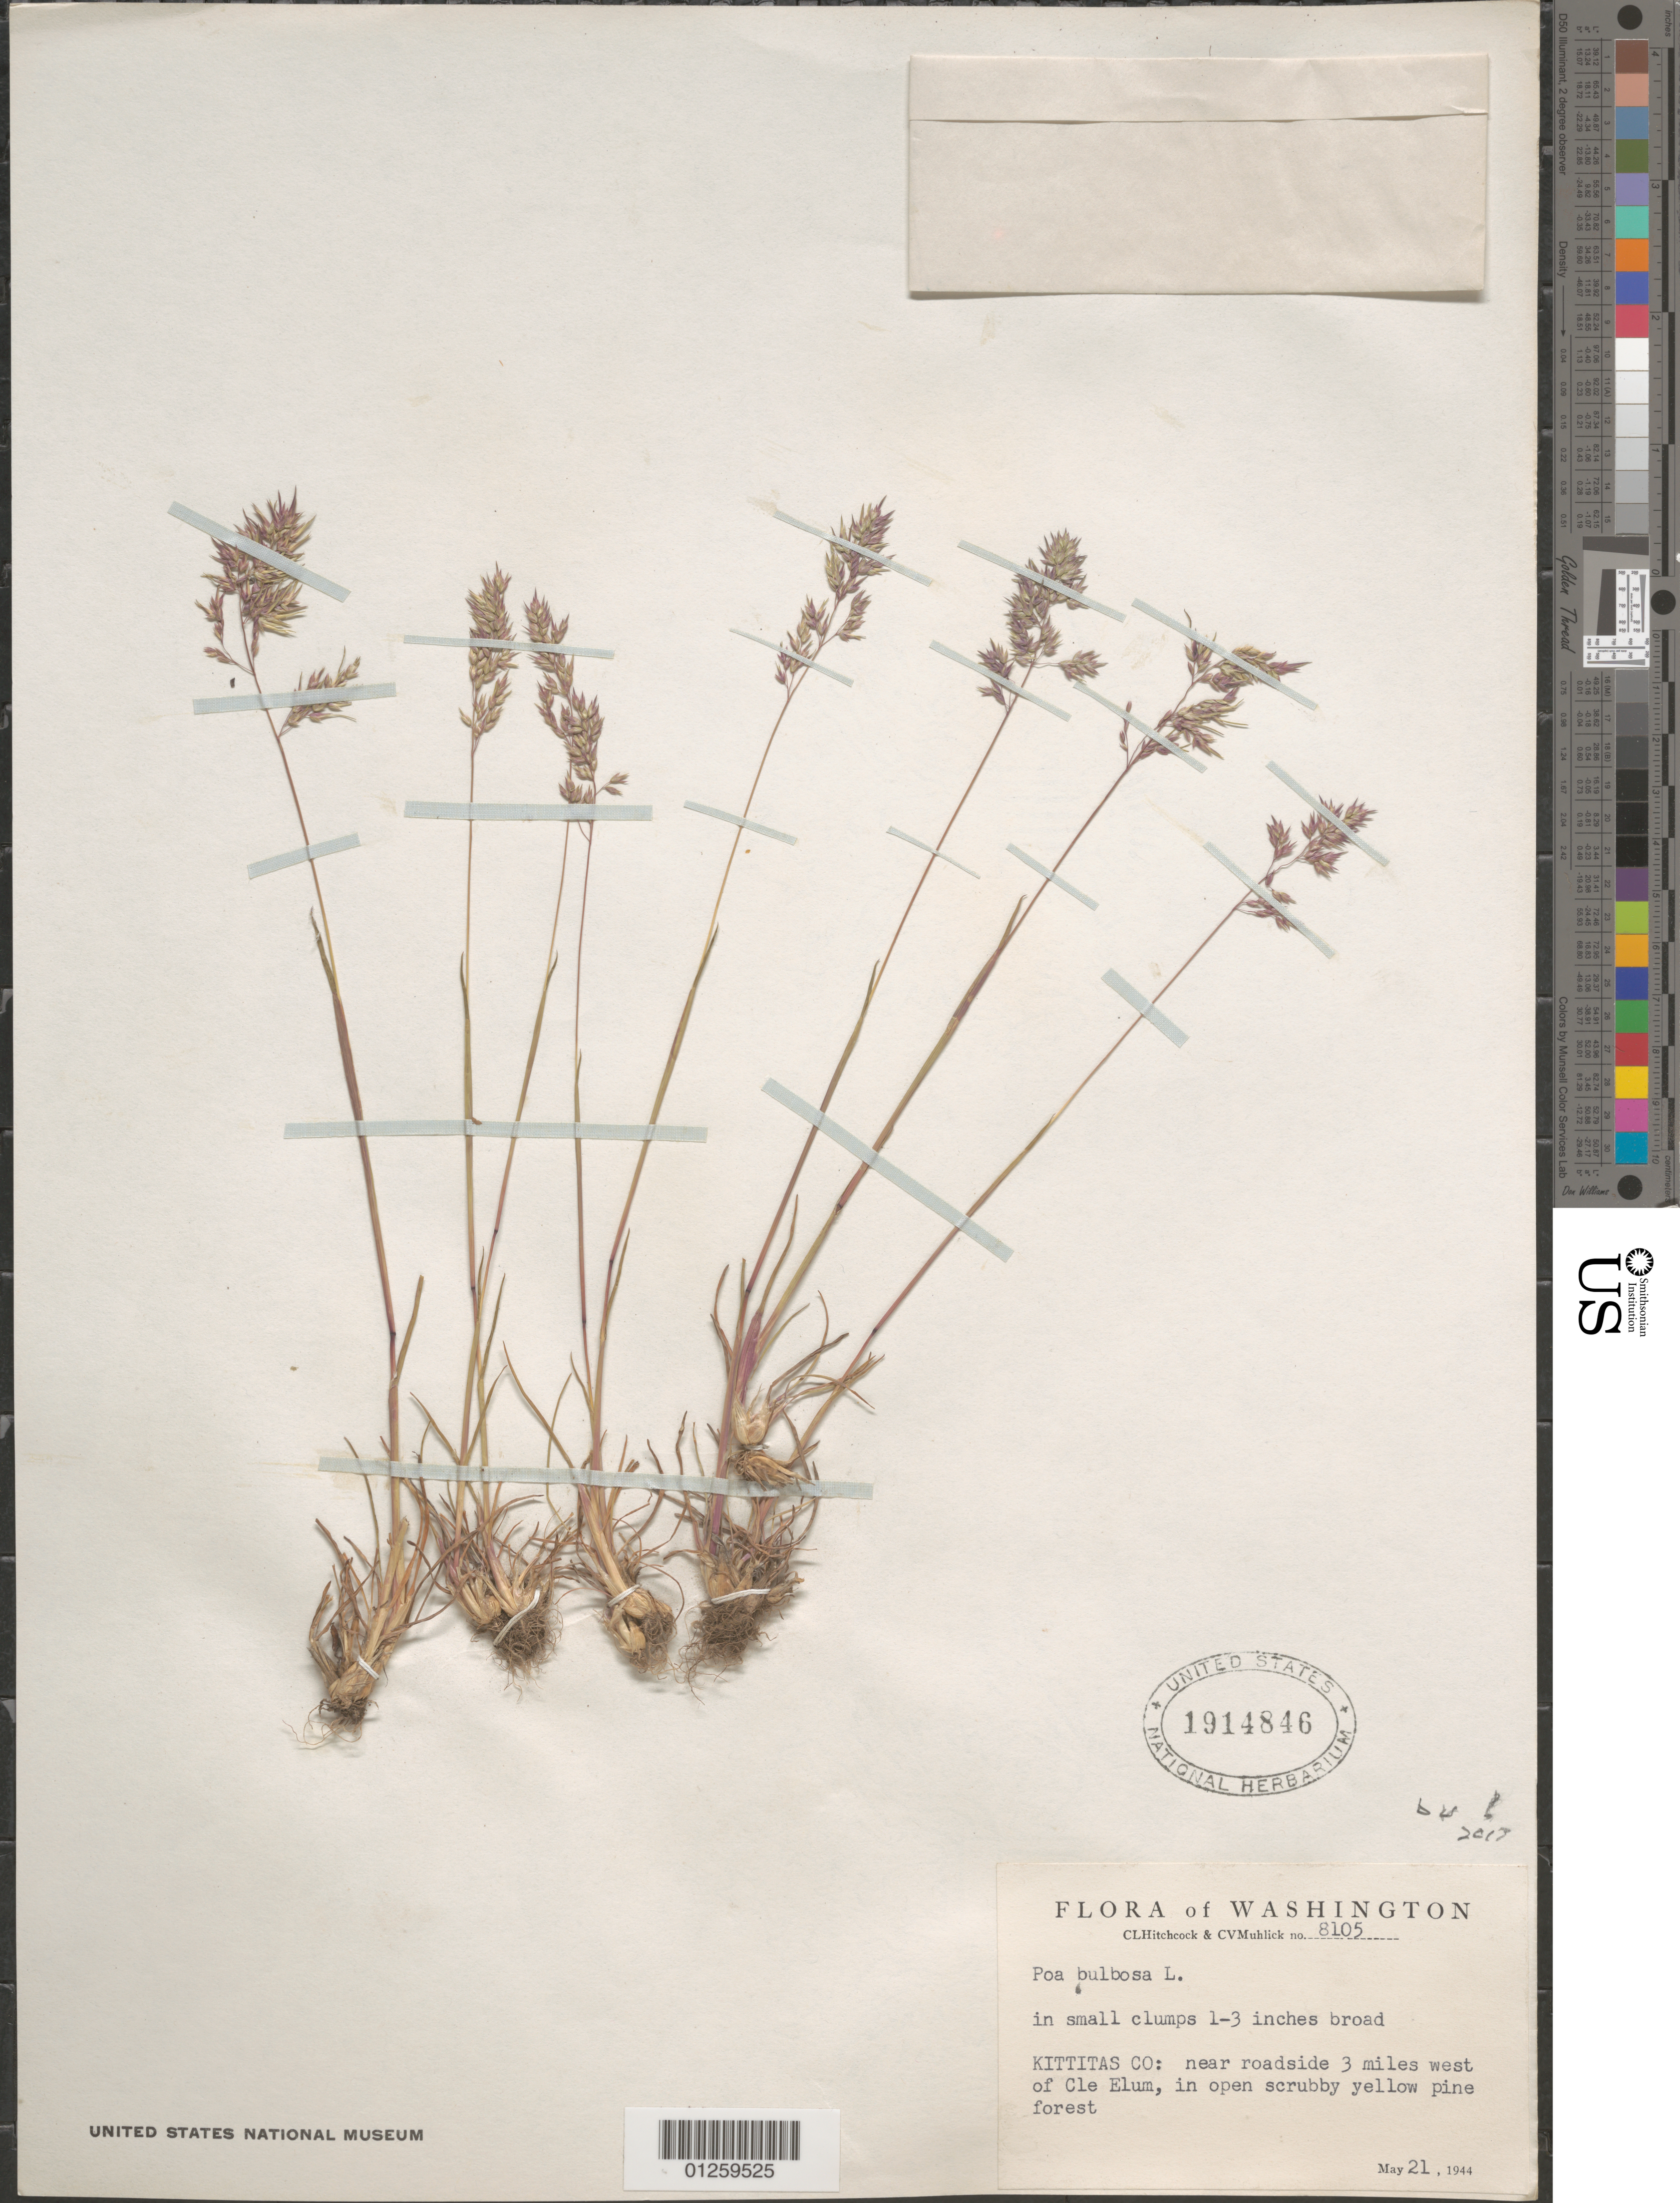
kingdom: Plantae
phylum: Tracheophyta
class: Liliopsida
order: Poales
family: Poaceae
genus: Poa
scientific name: Poa bulbosa subsp. bulbosa var. vivipara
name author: Koeler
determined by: Soreng, Robert J., Research Associate (BOT), Smithsonian Institution - National Museum of Natural History (UNITED STATES)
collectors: C. L. Hitchcock & C. Muhlick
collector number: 8105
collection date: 1944-05-21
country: United States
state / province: Washington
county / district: Kittitas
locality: near roadside 3 miles west of Cle Elum, in open scrubby yellow pinte forest.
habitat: in small clumps 1-3 inches broad.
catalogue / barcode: US 1914846